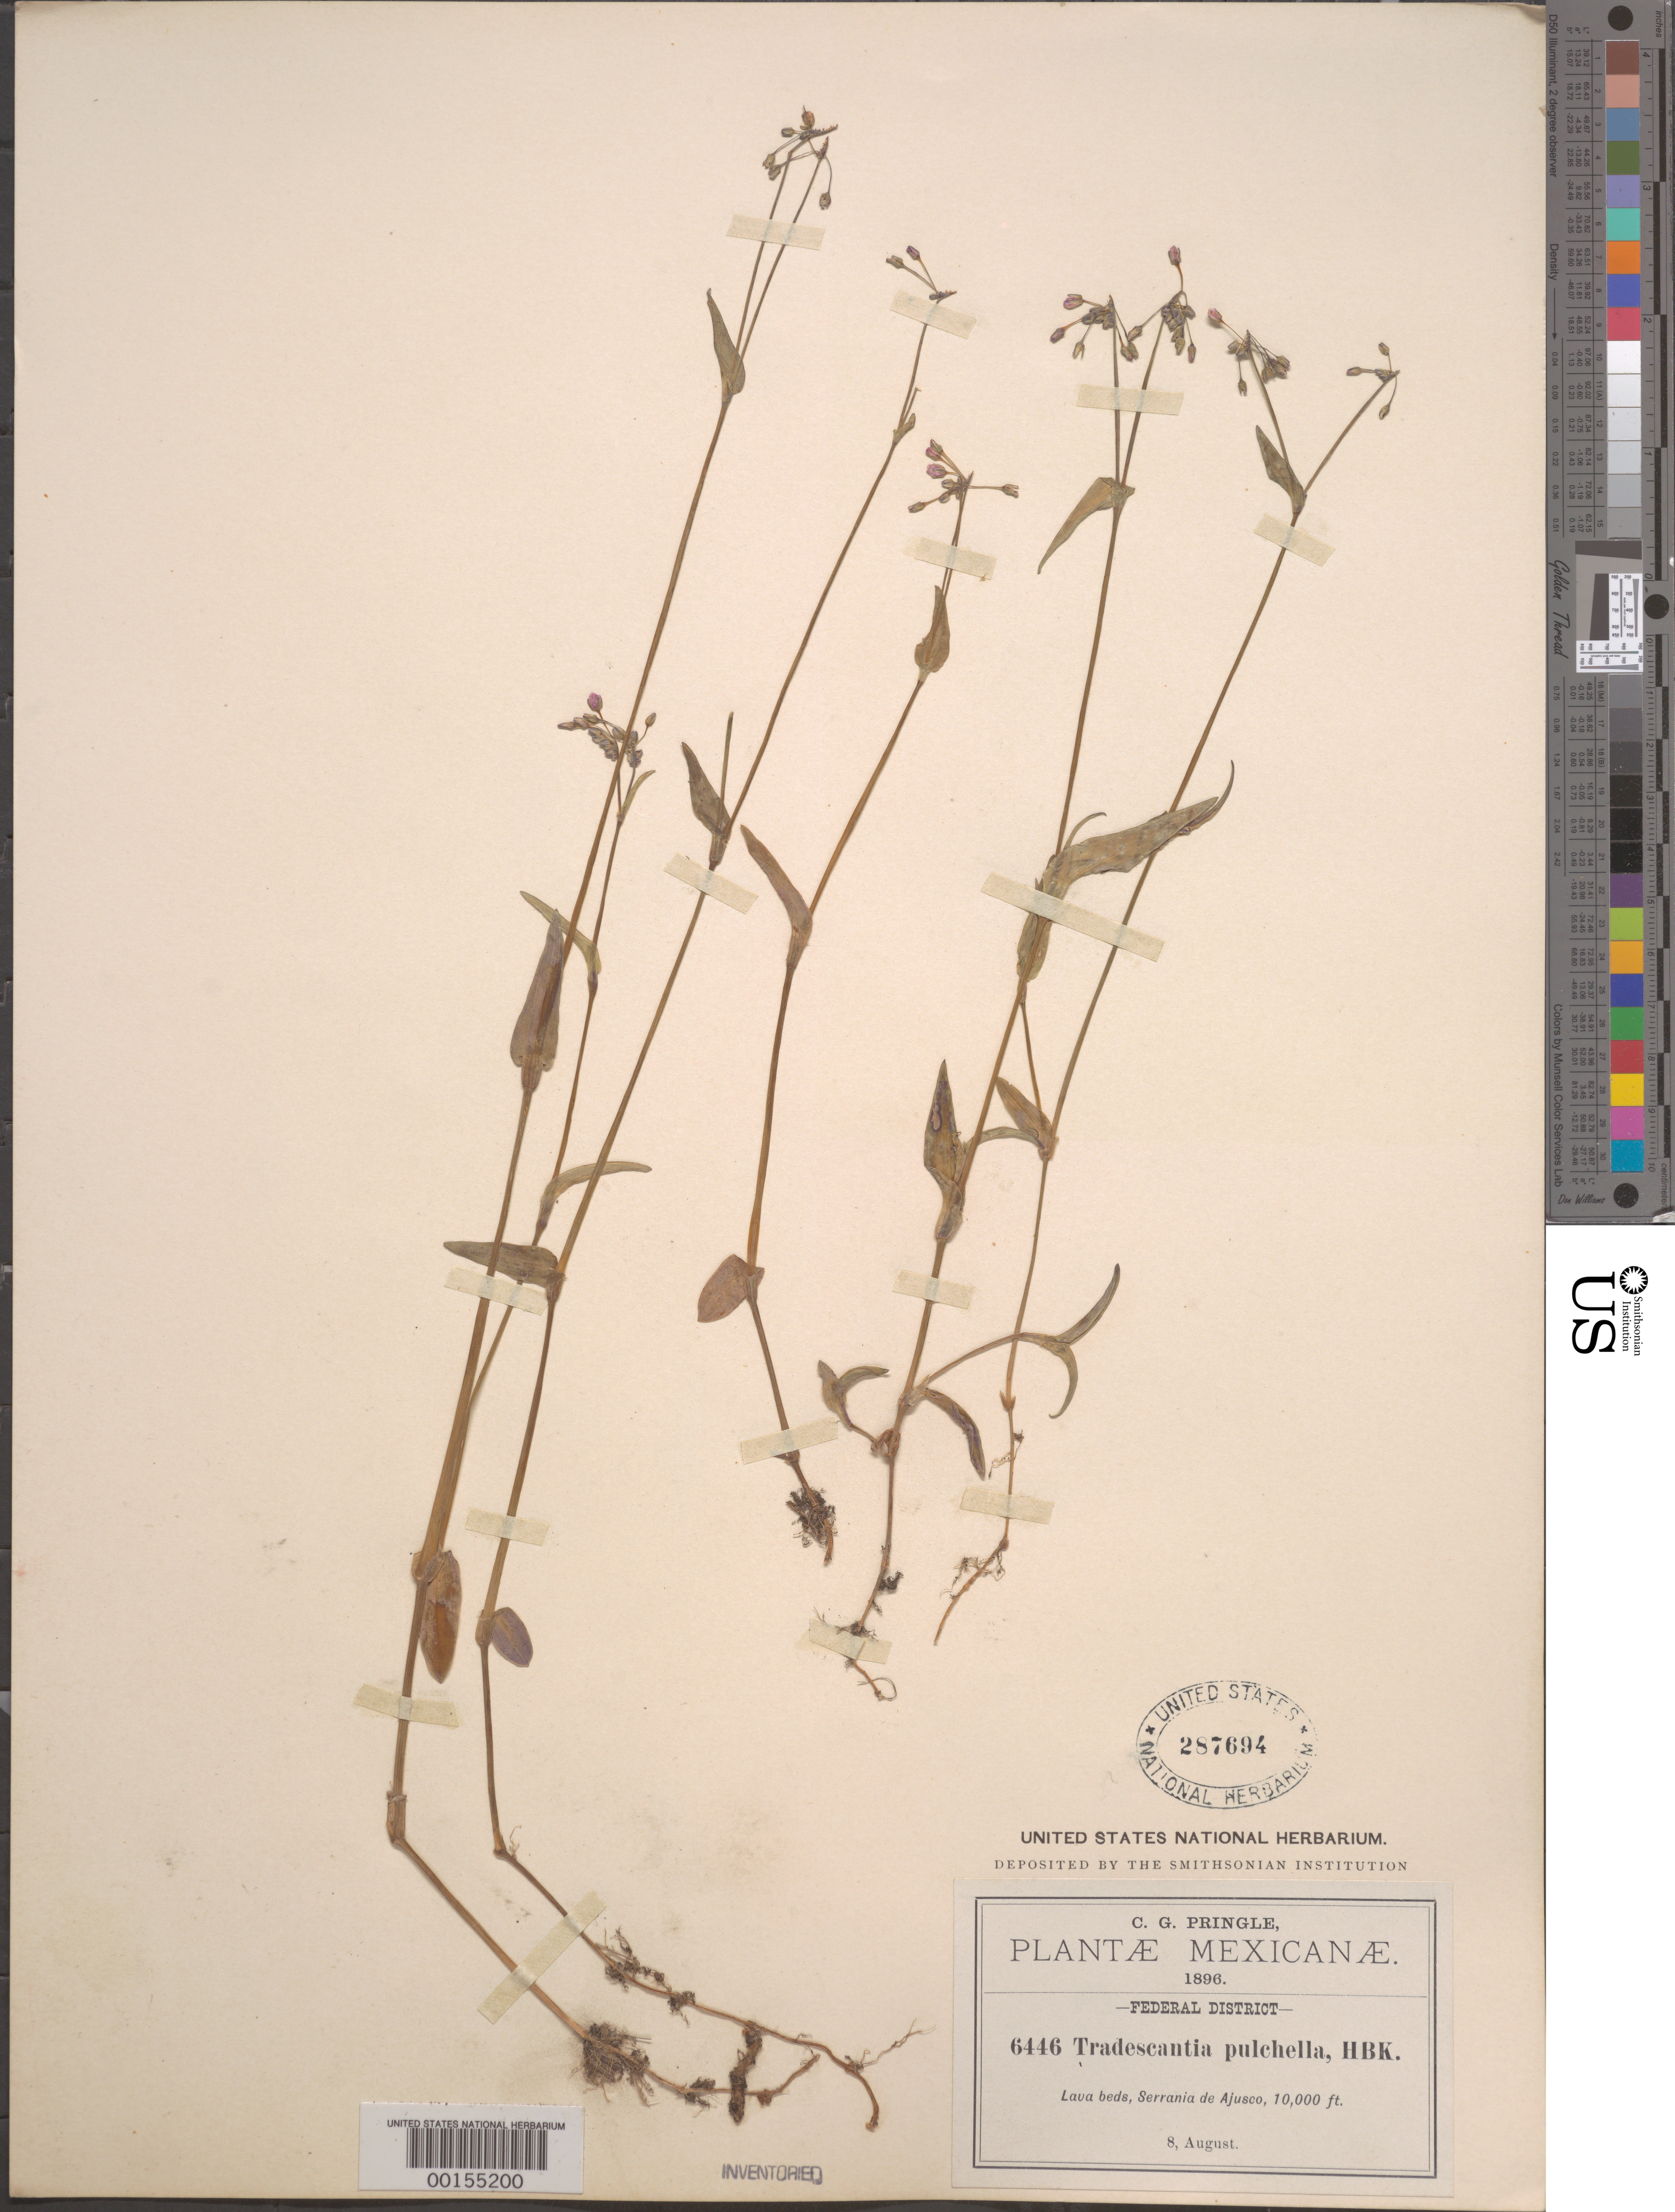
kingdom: Plantae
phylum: Tracheophyta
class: Liliopsida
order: Commelinales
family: Commelinaceae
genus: Gibasis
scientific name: Gibasis pulchella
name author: (Kunth) Raf.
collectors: C. G. Pringle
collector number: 6446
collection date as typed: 08 Aug 1896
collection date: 1896-08-08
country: Mexico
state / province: Distrito Federal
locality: Serrania de Ajusco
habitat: Lava beds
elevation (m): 3050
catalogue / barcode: US 287694